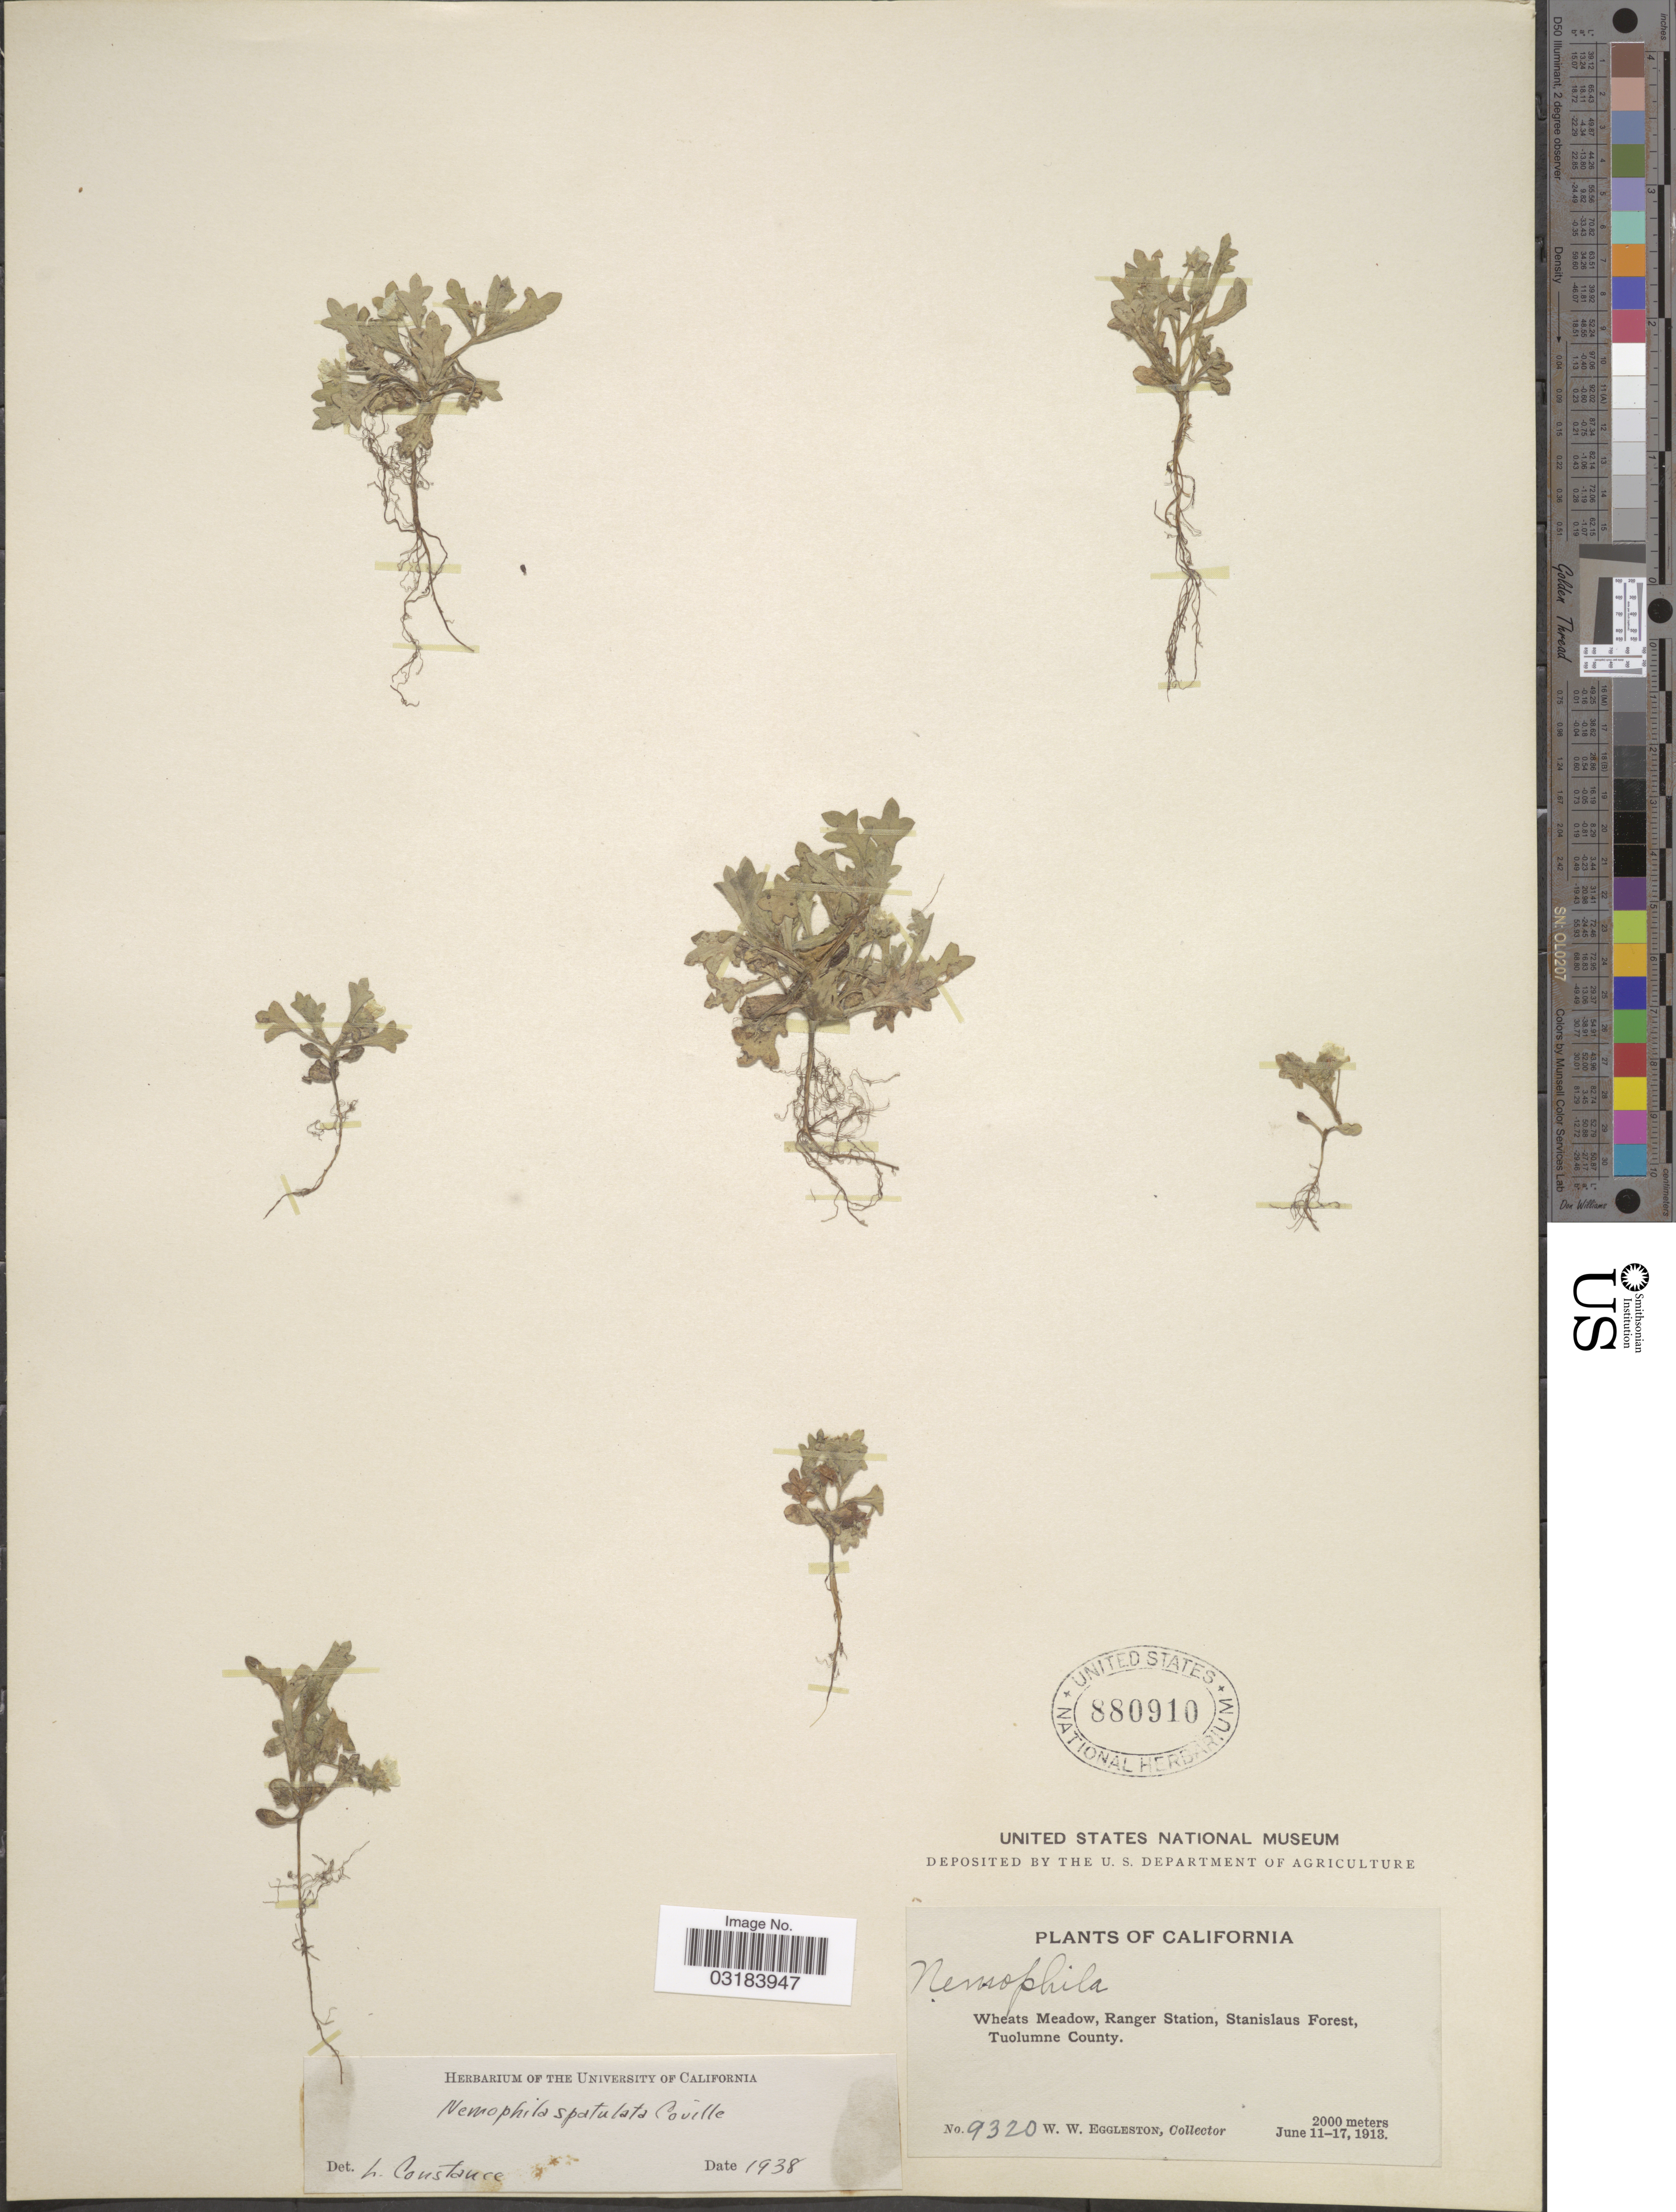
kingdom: Plantae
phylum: Tracheophyta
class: Magnoliopsida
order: Boraginales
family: Hydrophyllaceae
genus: Nemophila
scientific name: Nemophila spatulata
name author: Coville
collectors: W. W. Eggleston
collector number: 9320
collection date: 1913-06-11/1913-06-17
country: United States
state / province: California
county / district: Tuolumne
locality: Whats Meadow, Ranger Station, Stanislaus Forest, Tuolumne County.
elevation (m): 2000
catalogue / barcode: US 880910